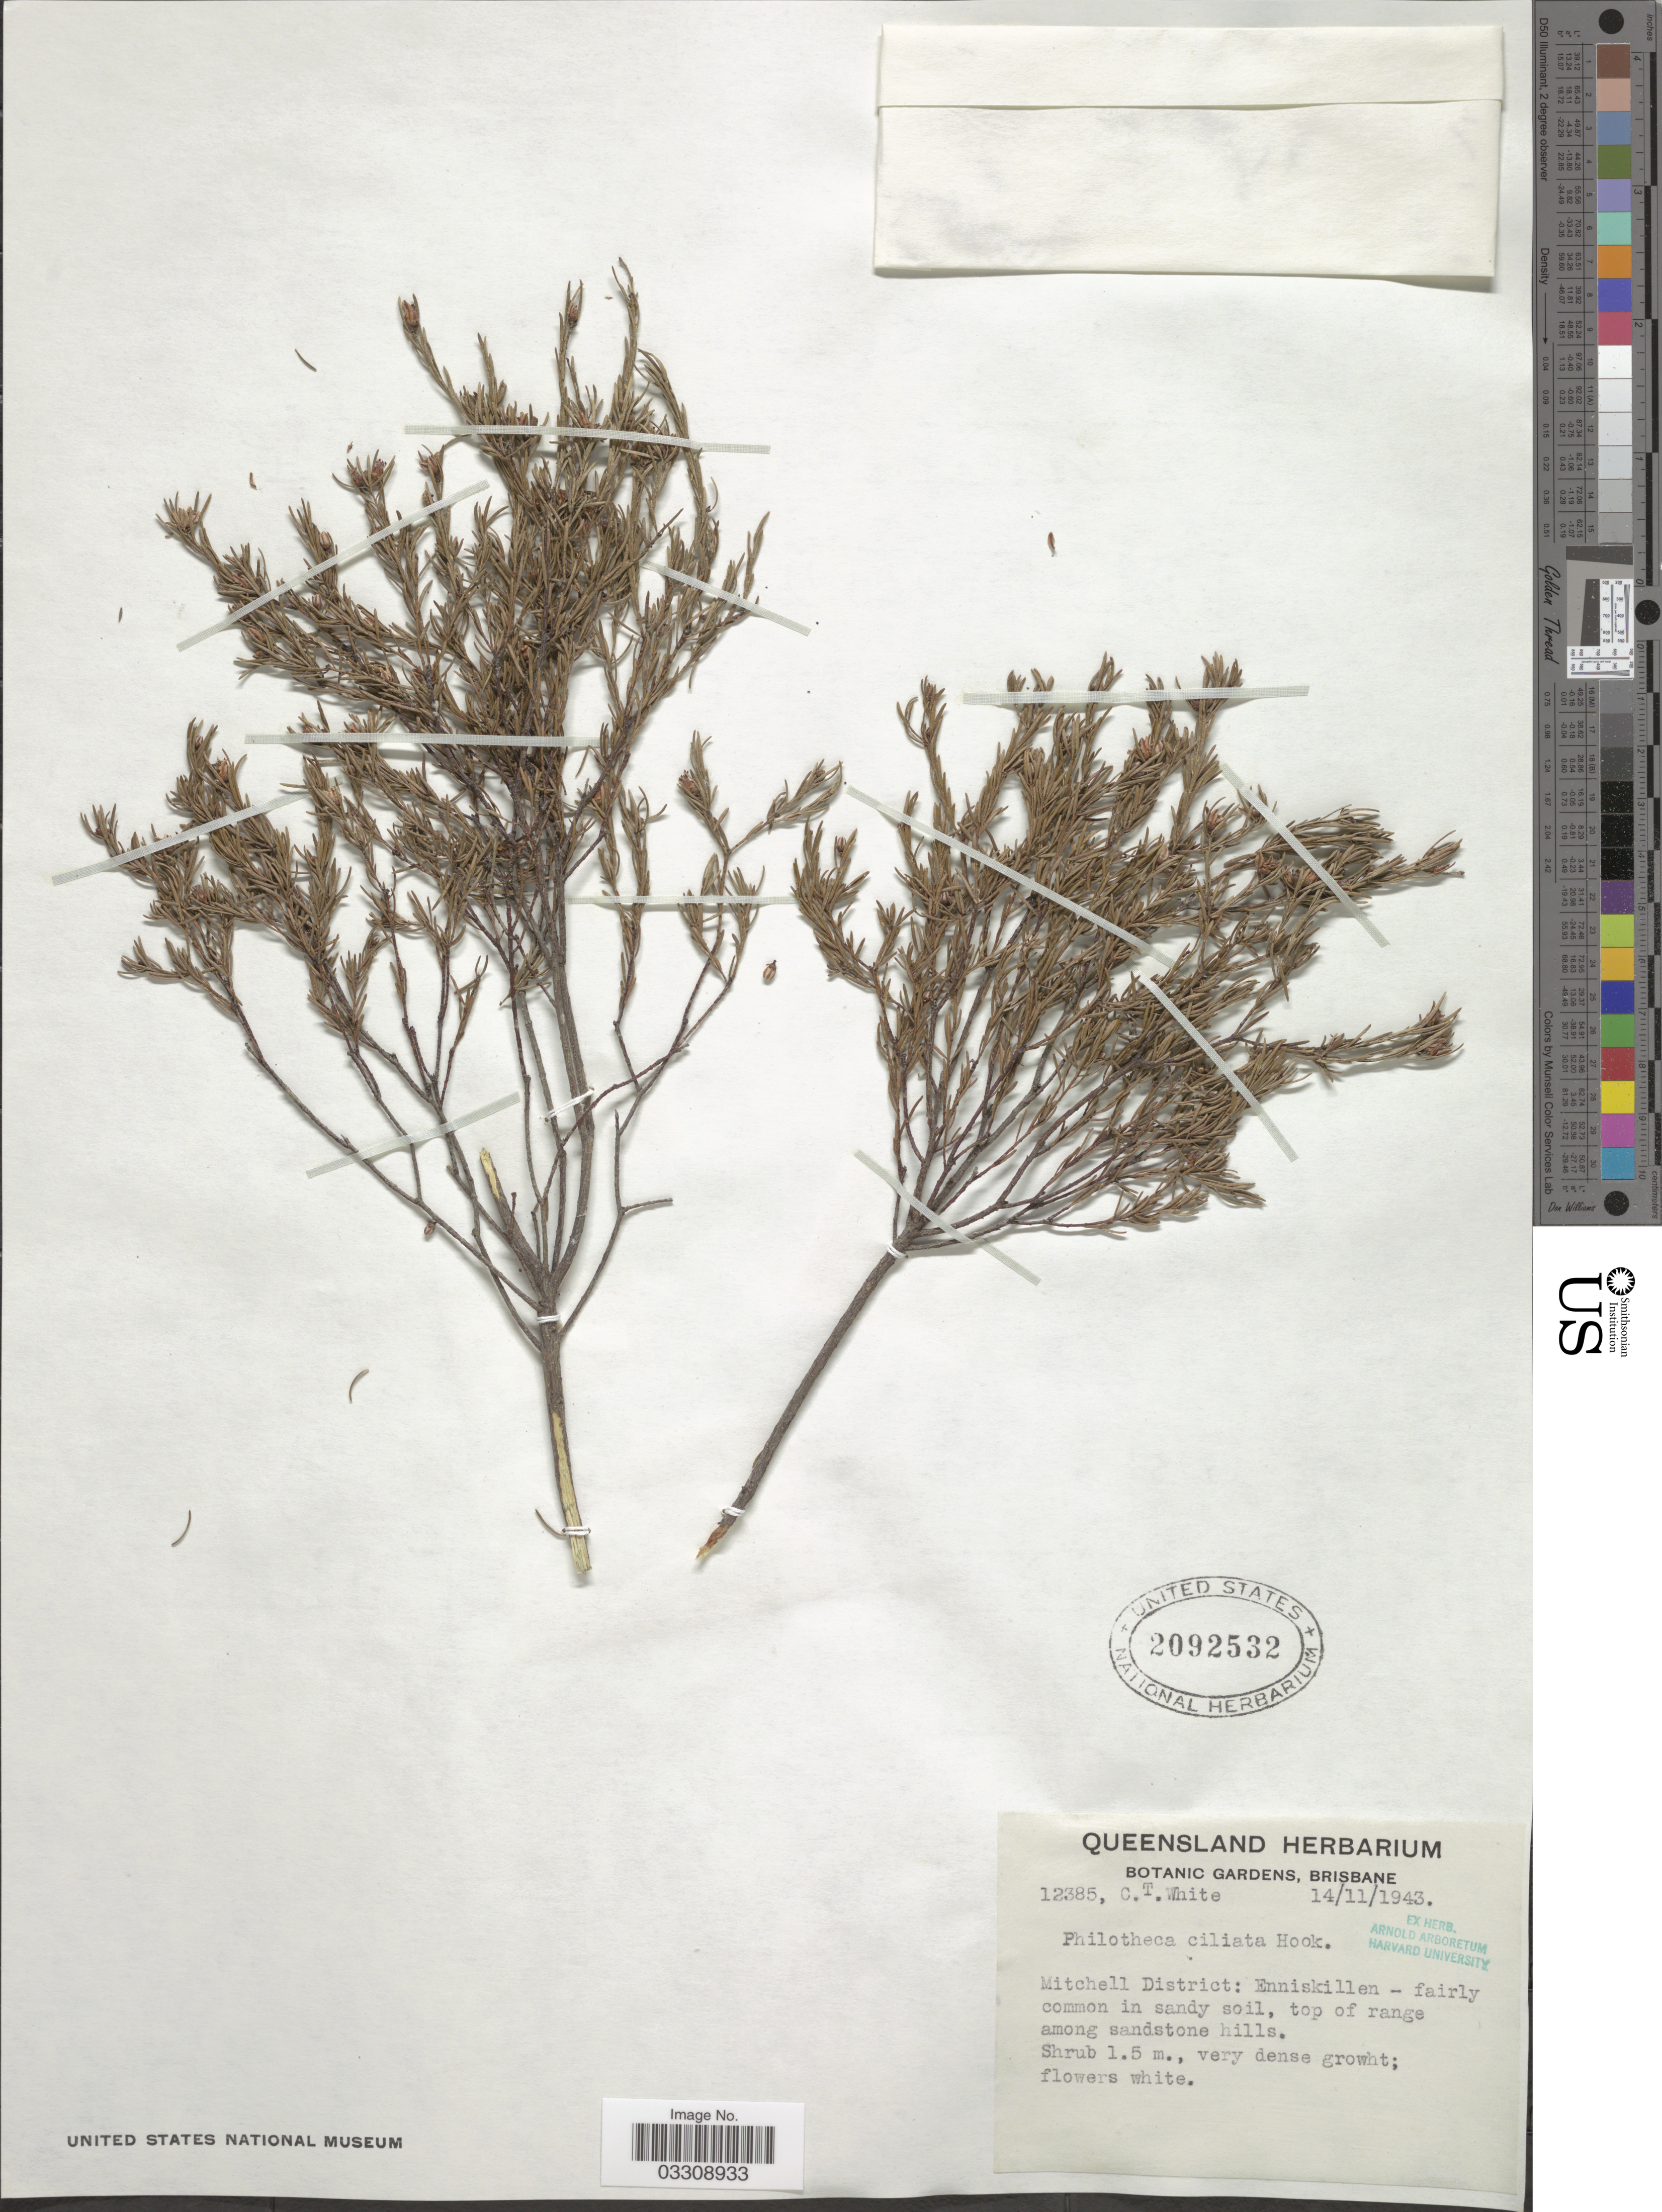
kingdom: Plantae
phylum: Tracheophyta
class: Magnoliopsida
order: Sapindales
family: Rutaceae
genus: Philotheca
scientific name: Philotheca ciliata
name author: Hook.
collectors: C. T. White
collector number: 12385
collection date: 1943-11-14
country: Australia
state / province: Queensland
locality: Mitchell District: Enniskillen.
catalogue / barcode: US 2092532